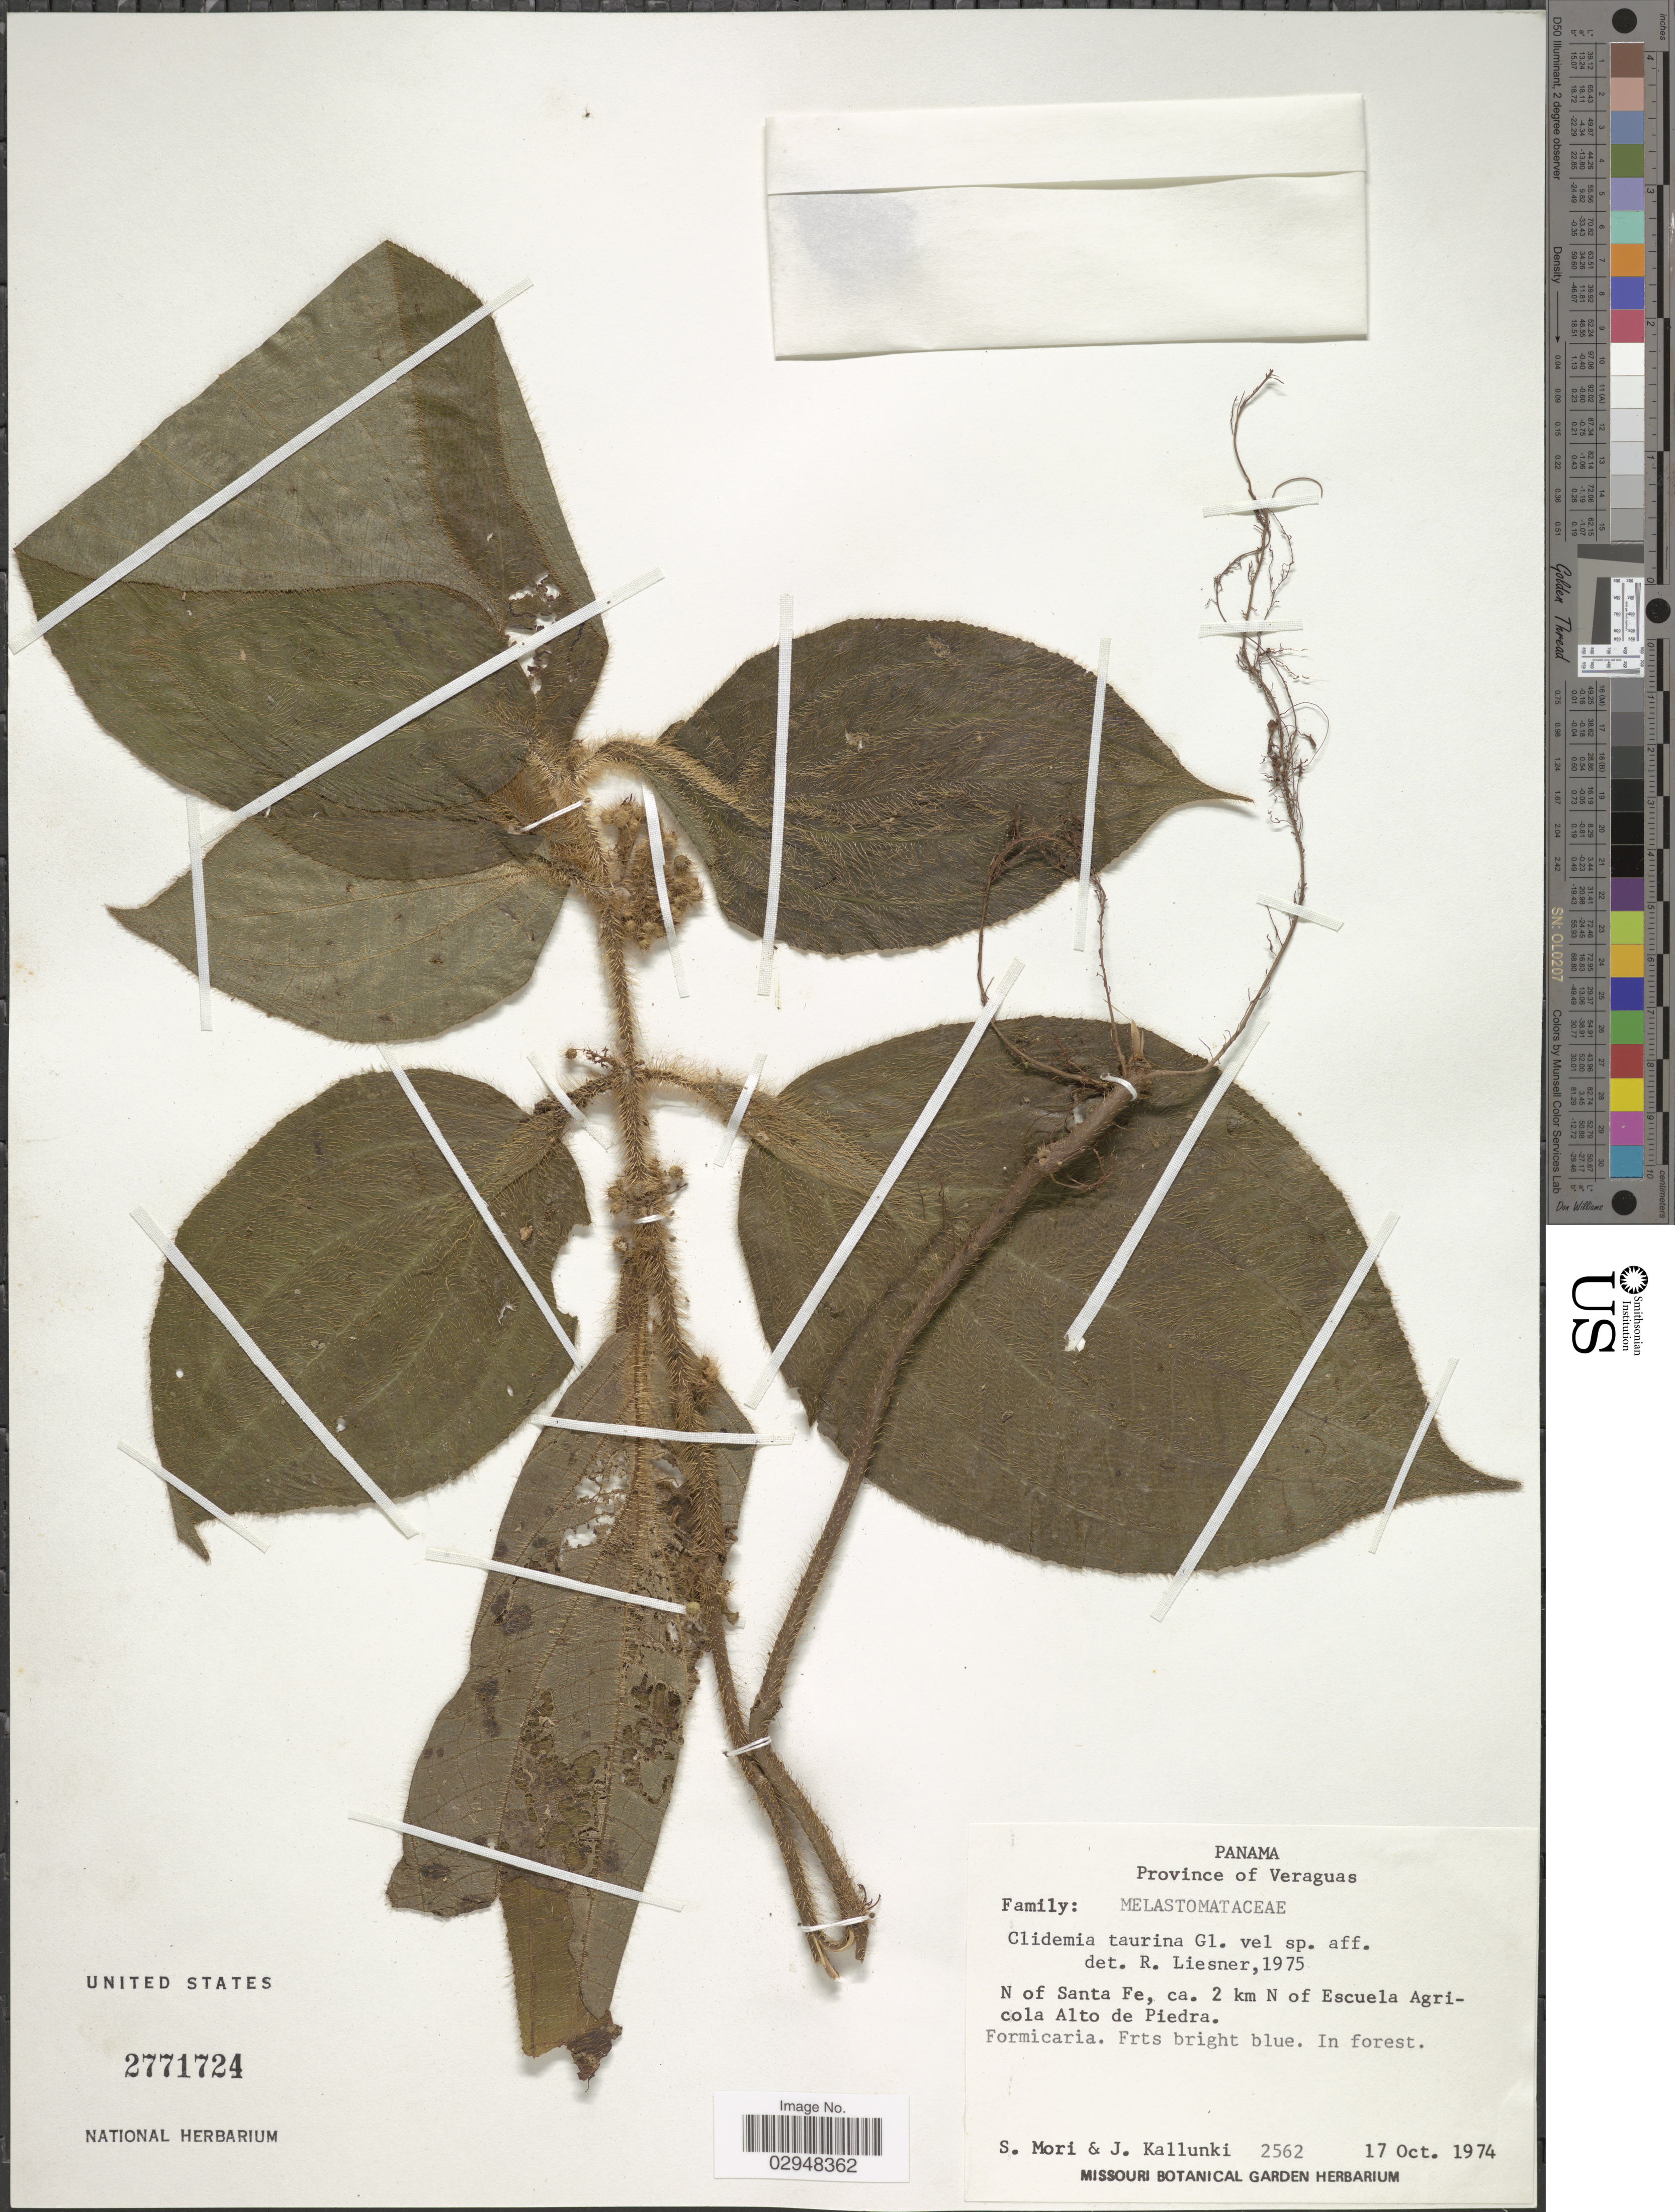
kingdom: Plantae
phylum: Tracheophyta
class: Magnoliopsida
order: Myrtales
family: Melastomataceae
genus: Clidemia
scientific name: Clidemia taurina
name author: Gleason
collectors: S. Mori & J. Kallunki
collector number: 2562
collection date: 1974-10-17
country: Panama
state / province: Veraguas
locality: N of Santa Fe, ca. 2 km N of Escuela Agricola Alto de Piedra.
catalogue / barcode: US 2771724